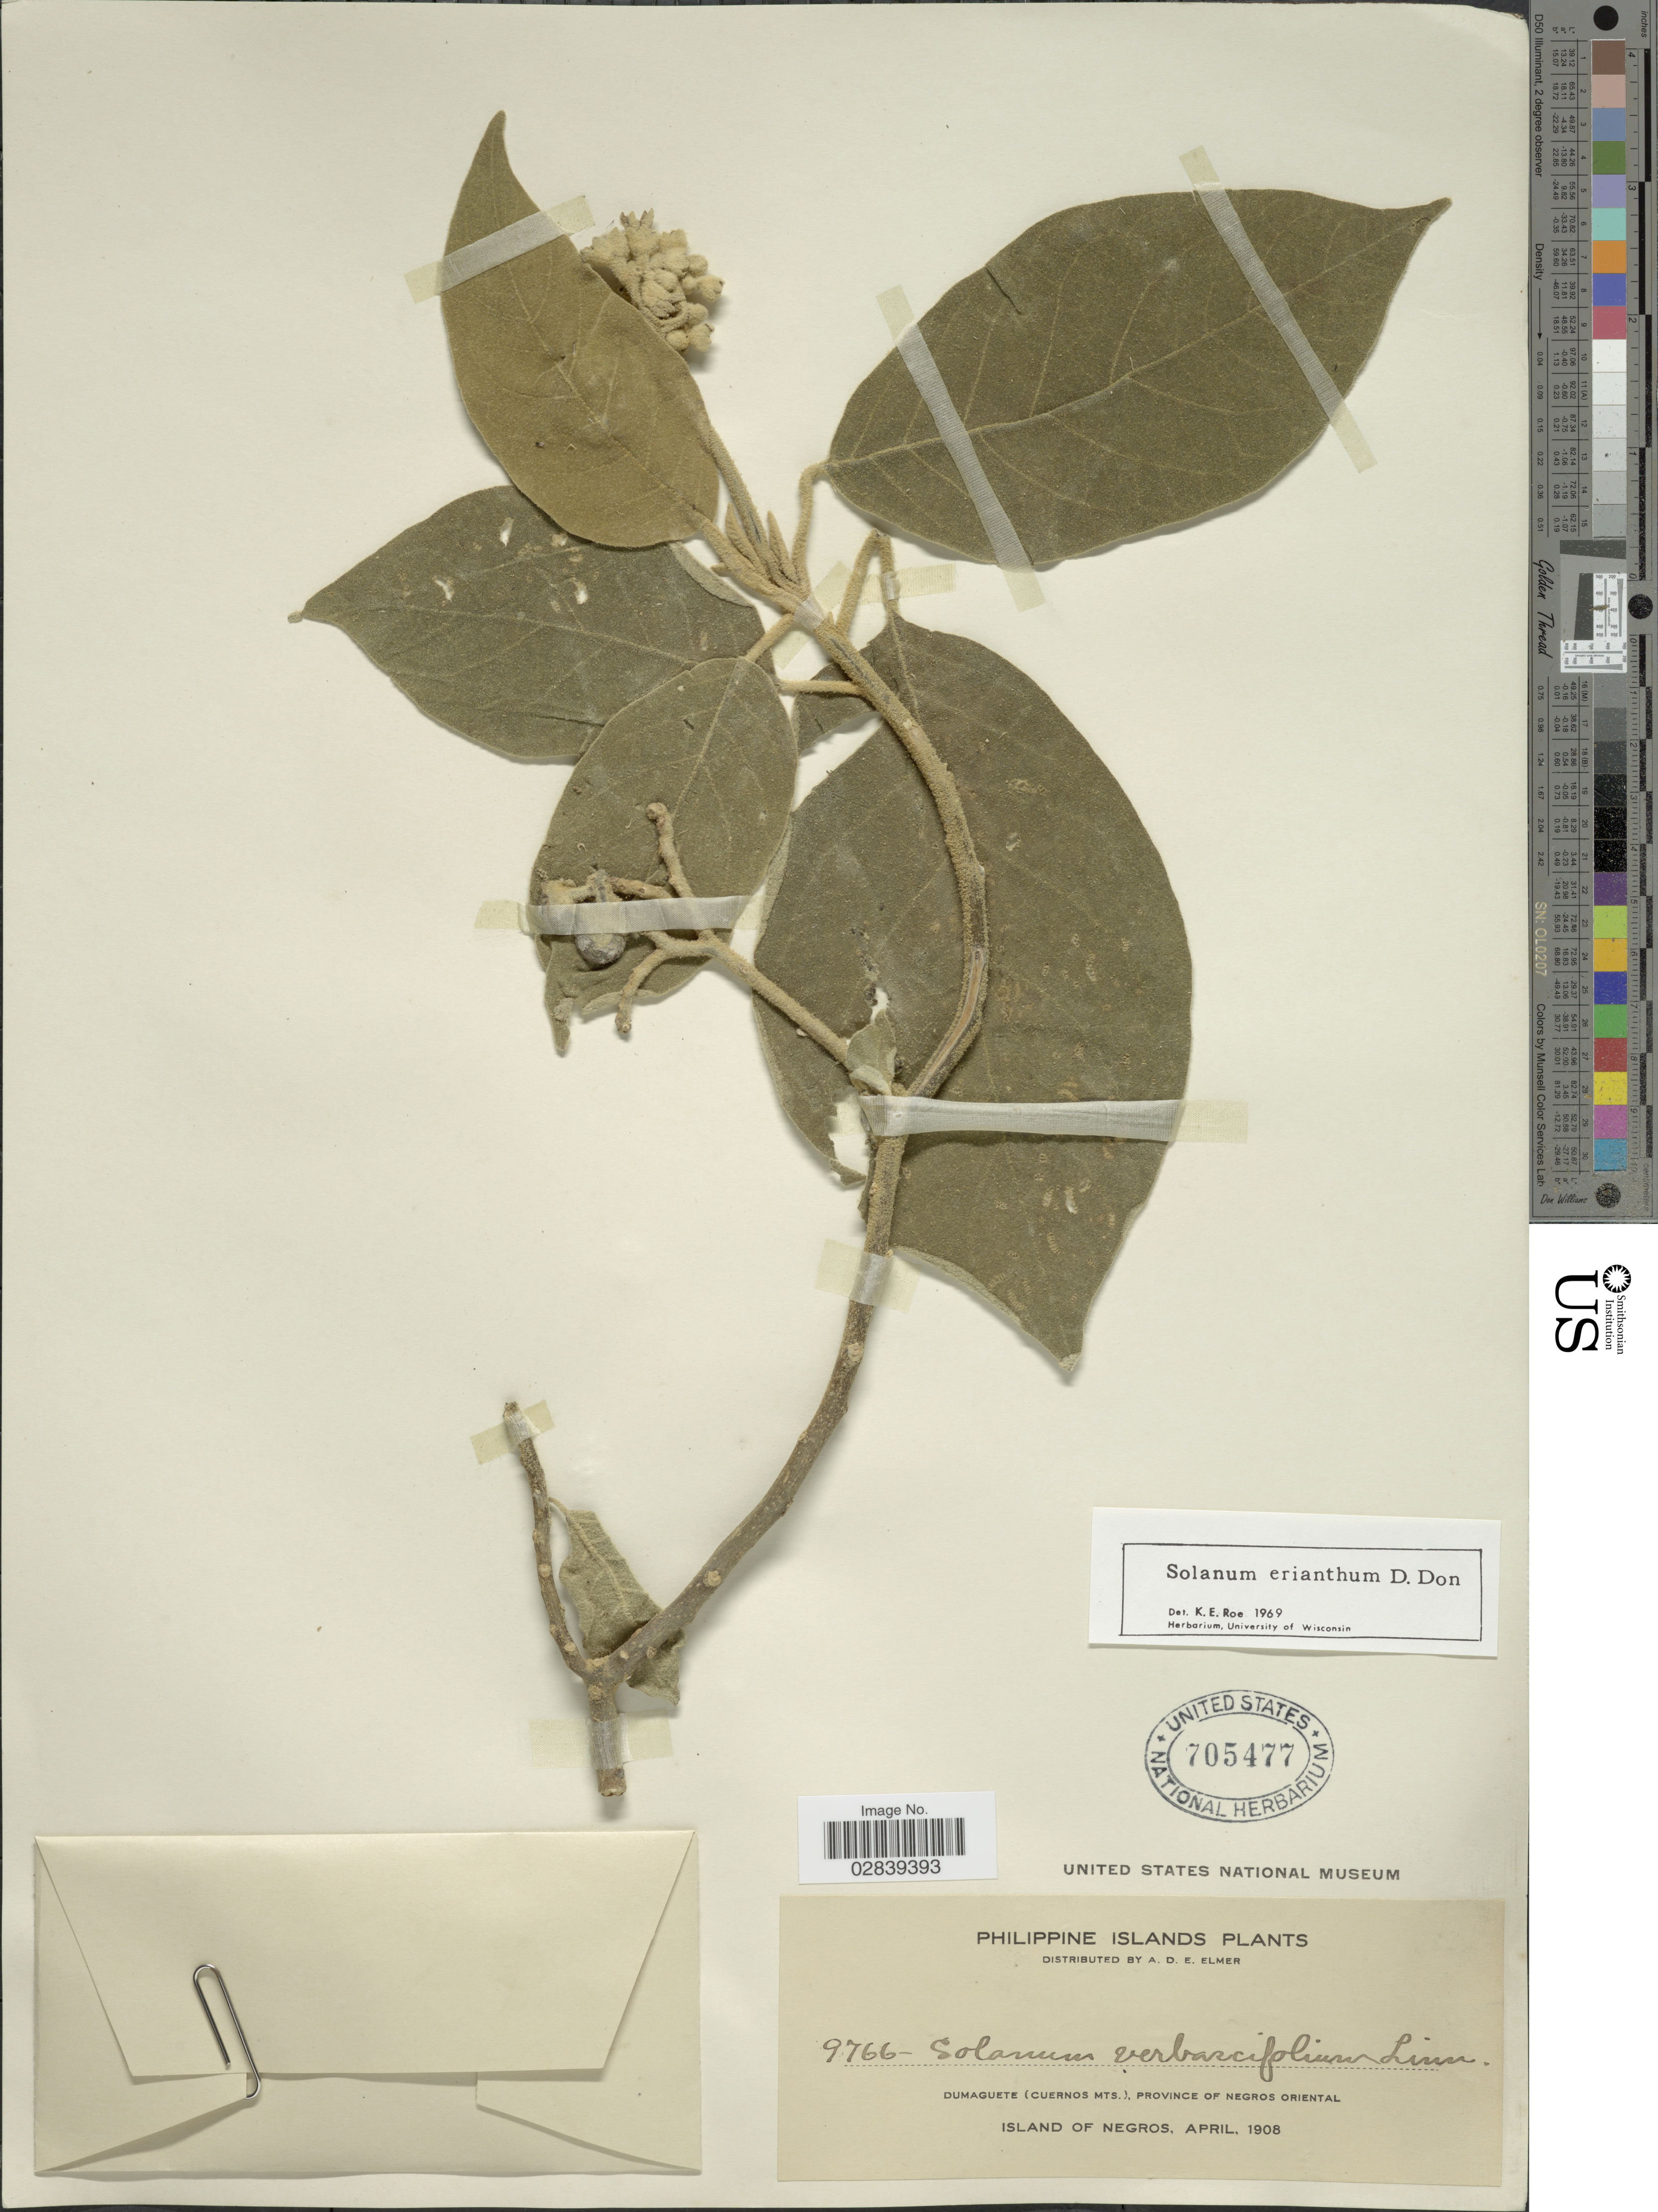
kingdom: Plantae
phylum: Tracheophyta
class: Magnoliopsida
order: Solanales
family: Solanaceae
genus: Solanum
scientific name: Solanum erianthum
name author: D. Don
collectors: A. D. E. Elmer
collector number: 9766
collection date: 1908-04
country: Philippines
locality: Dumaguete (Cuernos Mts.), Province of Negros Oriental, Island of Negros.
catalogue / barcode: US 705477